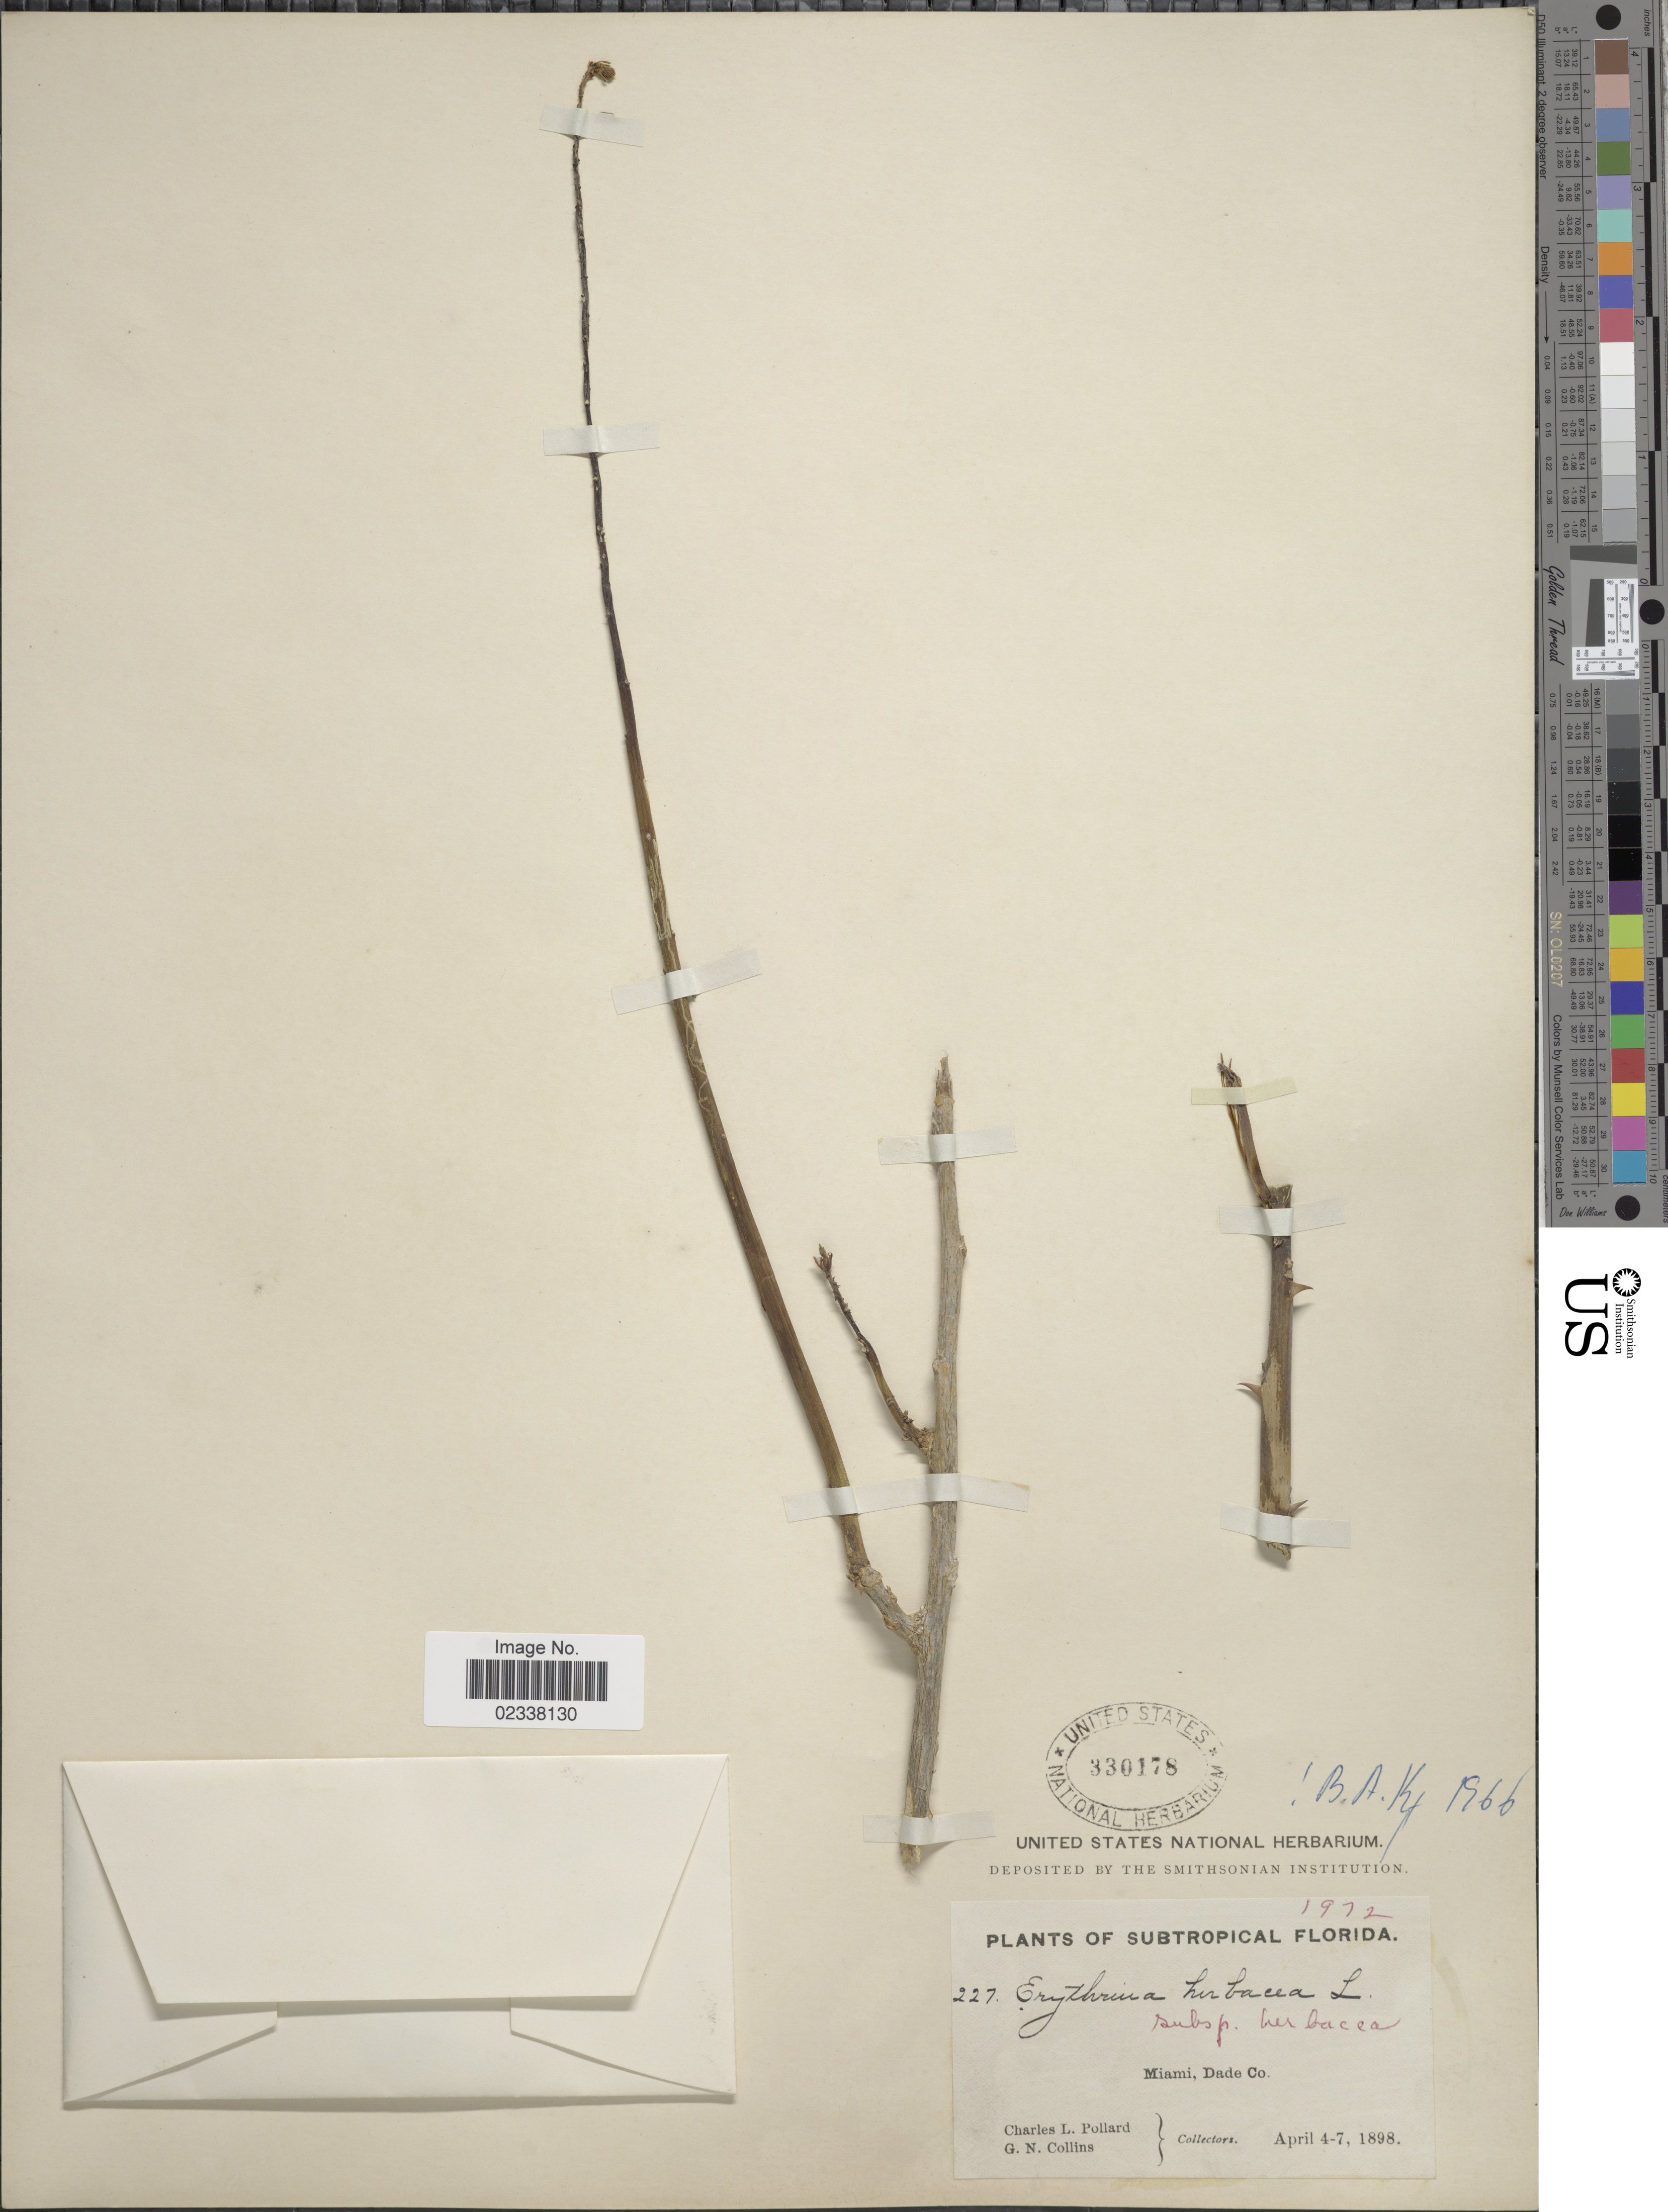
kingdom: Plantae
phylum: Tracheophyta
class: Magnoliopsida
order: Fabales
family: Fabaceae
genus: Erythrina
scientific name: Erythrina herbacea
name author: L.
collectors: C. L. Pollard & G. Collins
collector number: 227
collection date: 1898-04-04/1898-04-07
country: United States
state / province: Florida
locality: Subtropical Florida. Miami, Dade Co.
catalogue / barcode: US 330178